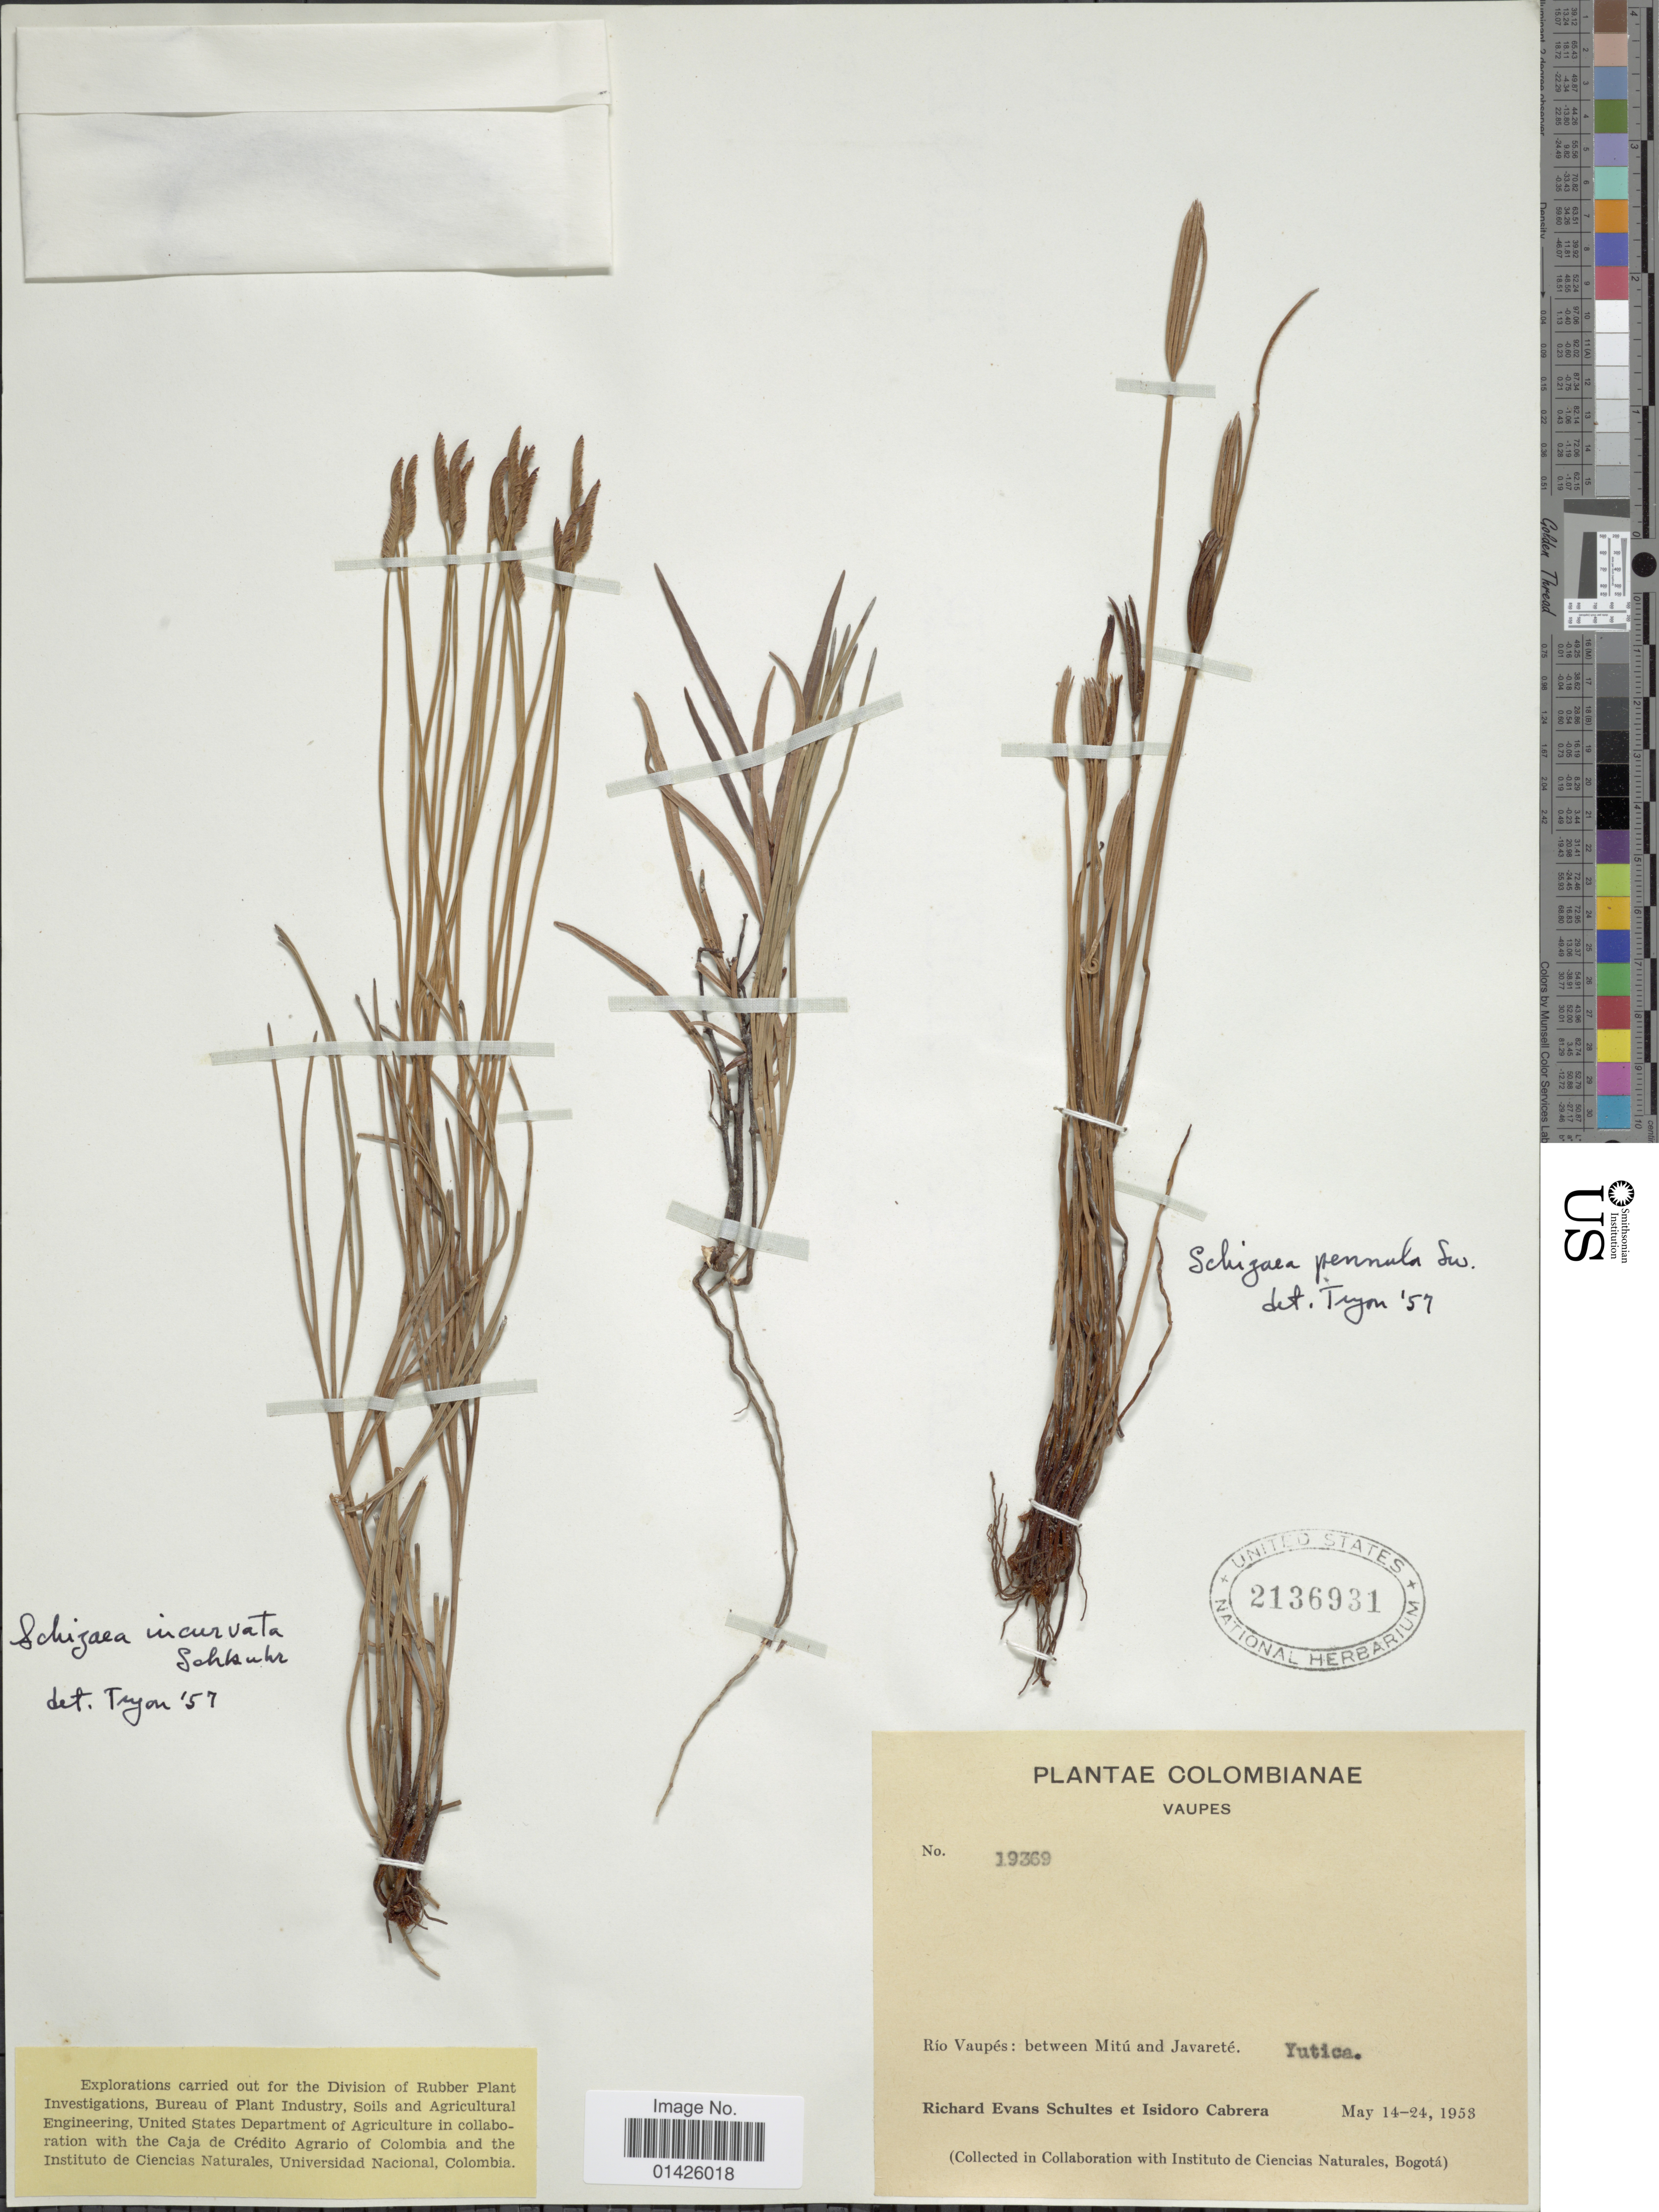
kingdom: Plantae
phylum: Tracheophyta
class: Polypodiopsida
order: Schizaeales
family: Schizaeaceae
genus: Schizaea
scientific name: Schizaea stricta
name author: Lellinger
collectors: R. E. Schultes & I. Cabrera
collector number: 19369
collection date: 1953-05-14/1953-05-24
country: Colombia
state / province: Vaupés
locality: Río Vaupées: between Mitú and Javareté. Yutica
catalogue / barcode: US 2136931